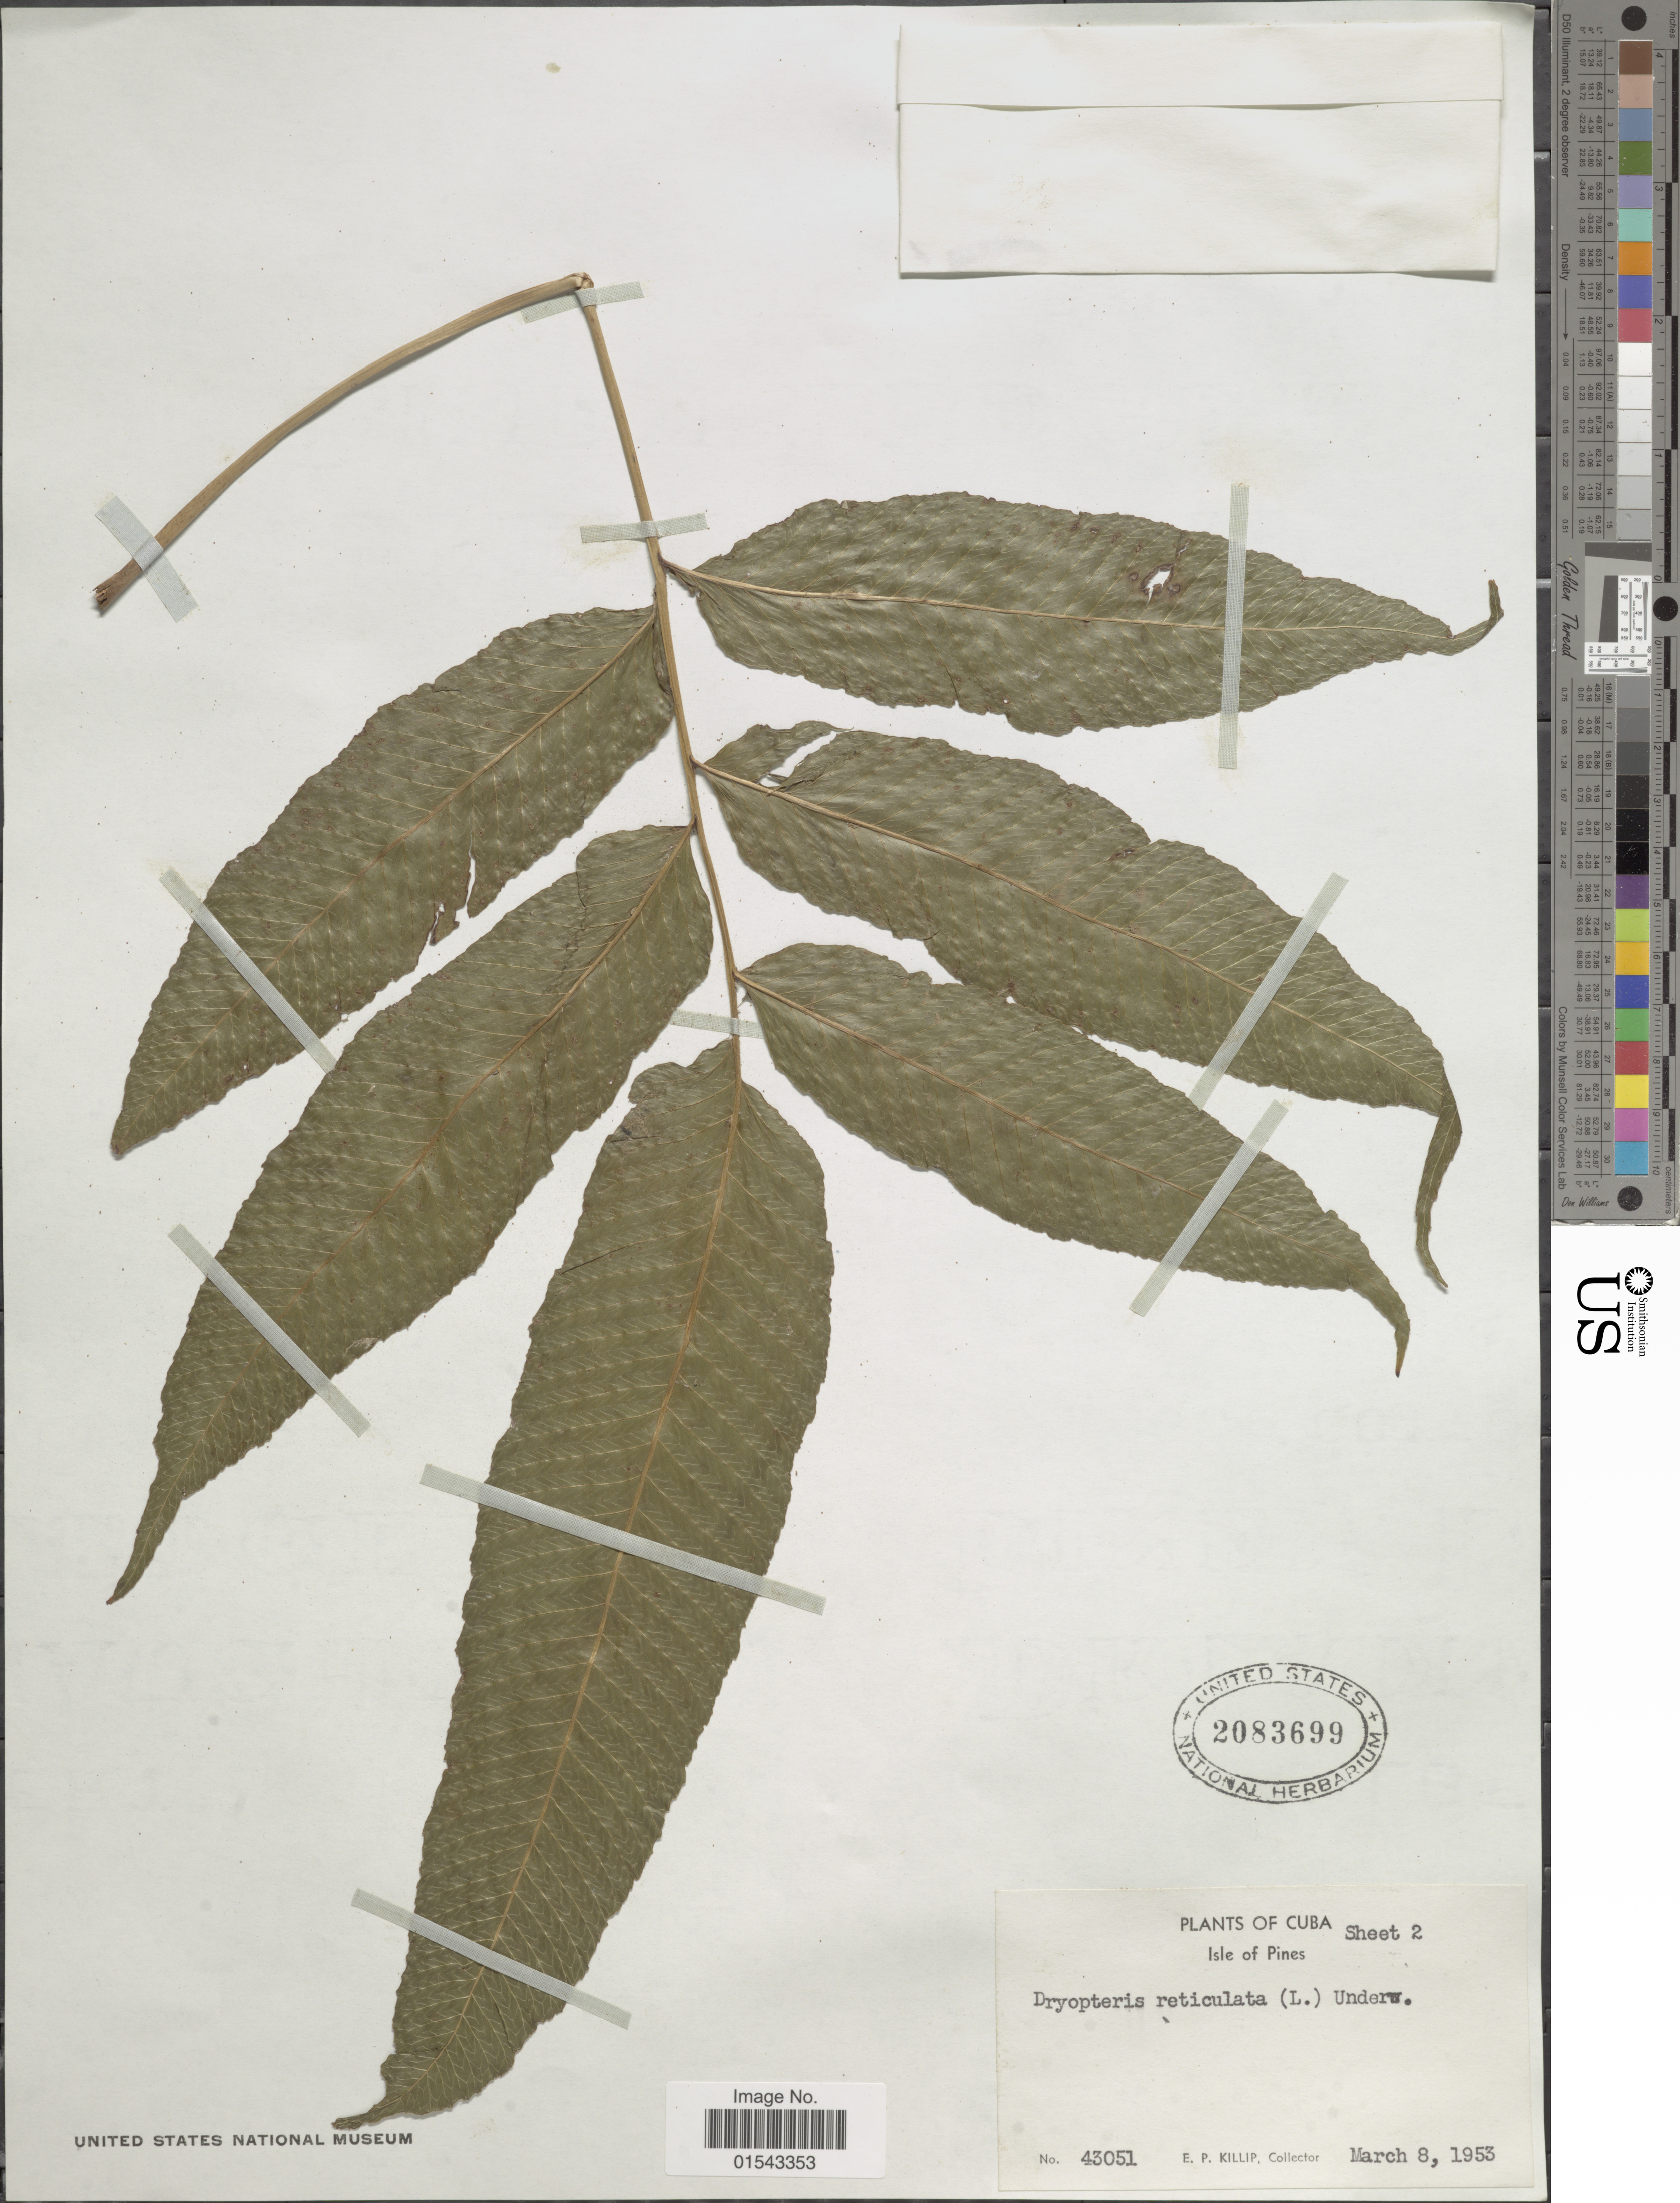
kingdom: Plantae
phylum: Tracheophyta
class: Polypodiopsida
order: Polypodiales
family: Thelypteridaceae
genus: Meniscium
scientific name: Meniscium reticulatum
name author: (L.) Sw.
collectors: E. P. Killip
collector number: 43051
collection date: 1953-03-08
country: Cuba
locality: Isle of Pines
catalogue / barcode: US 2083699